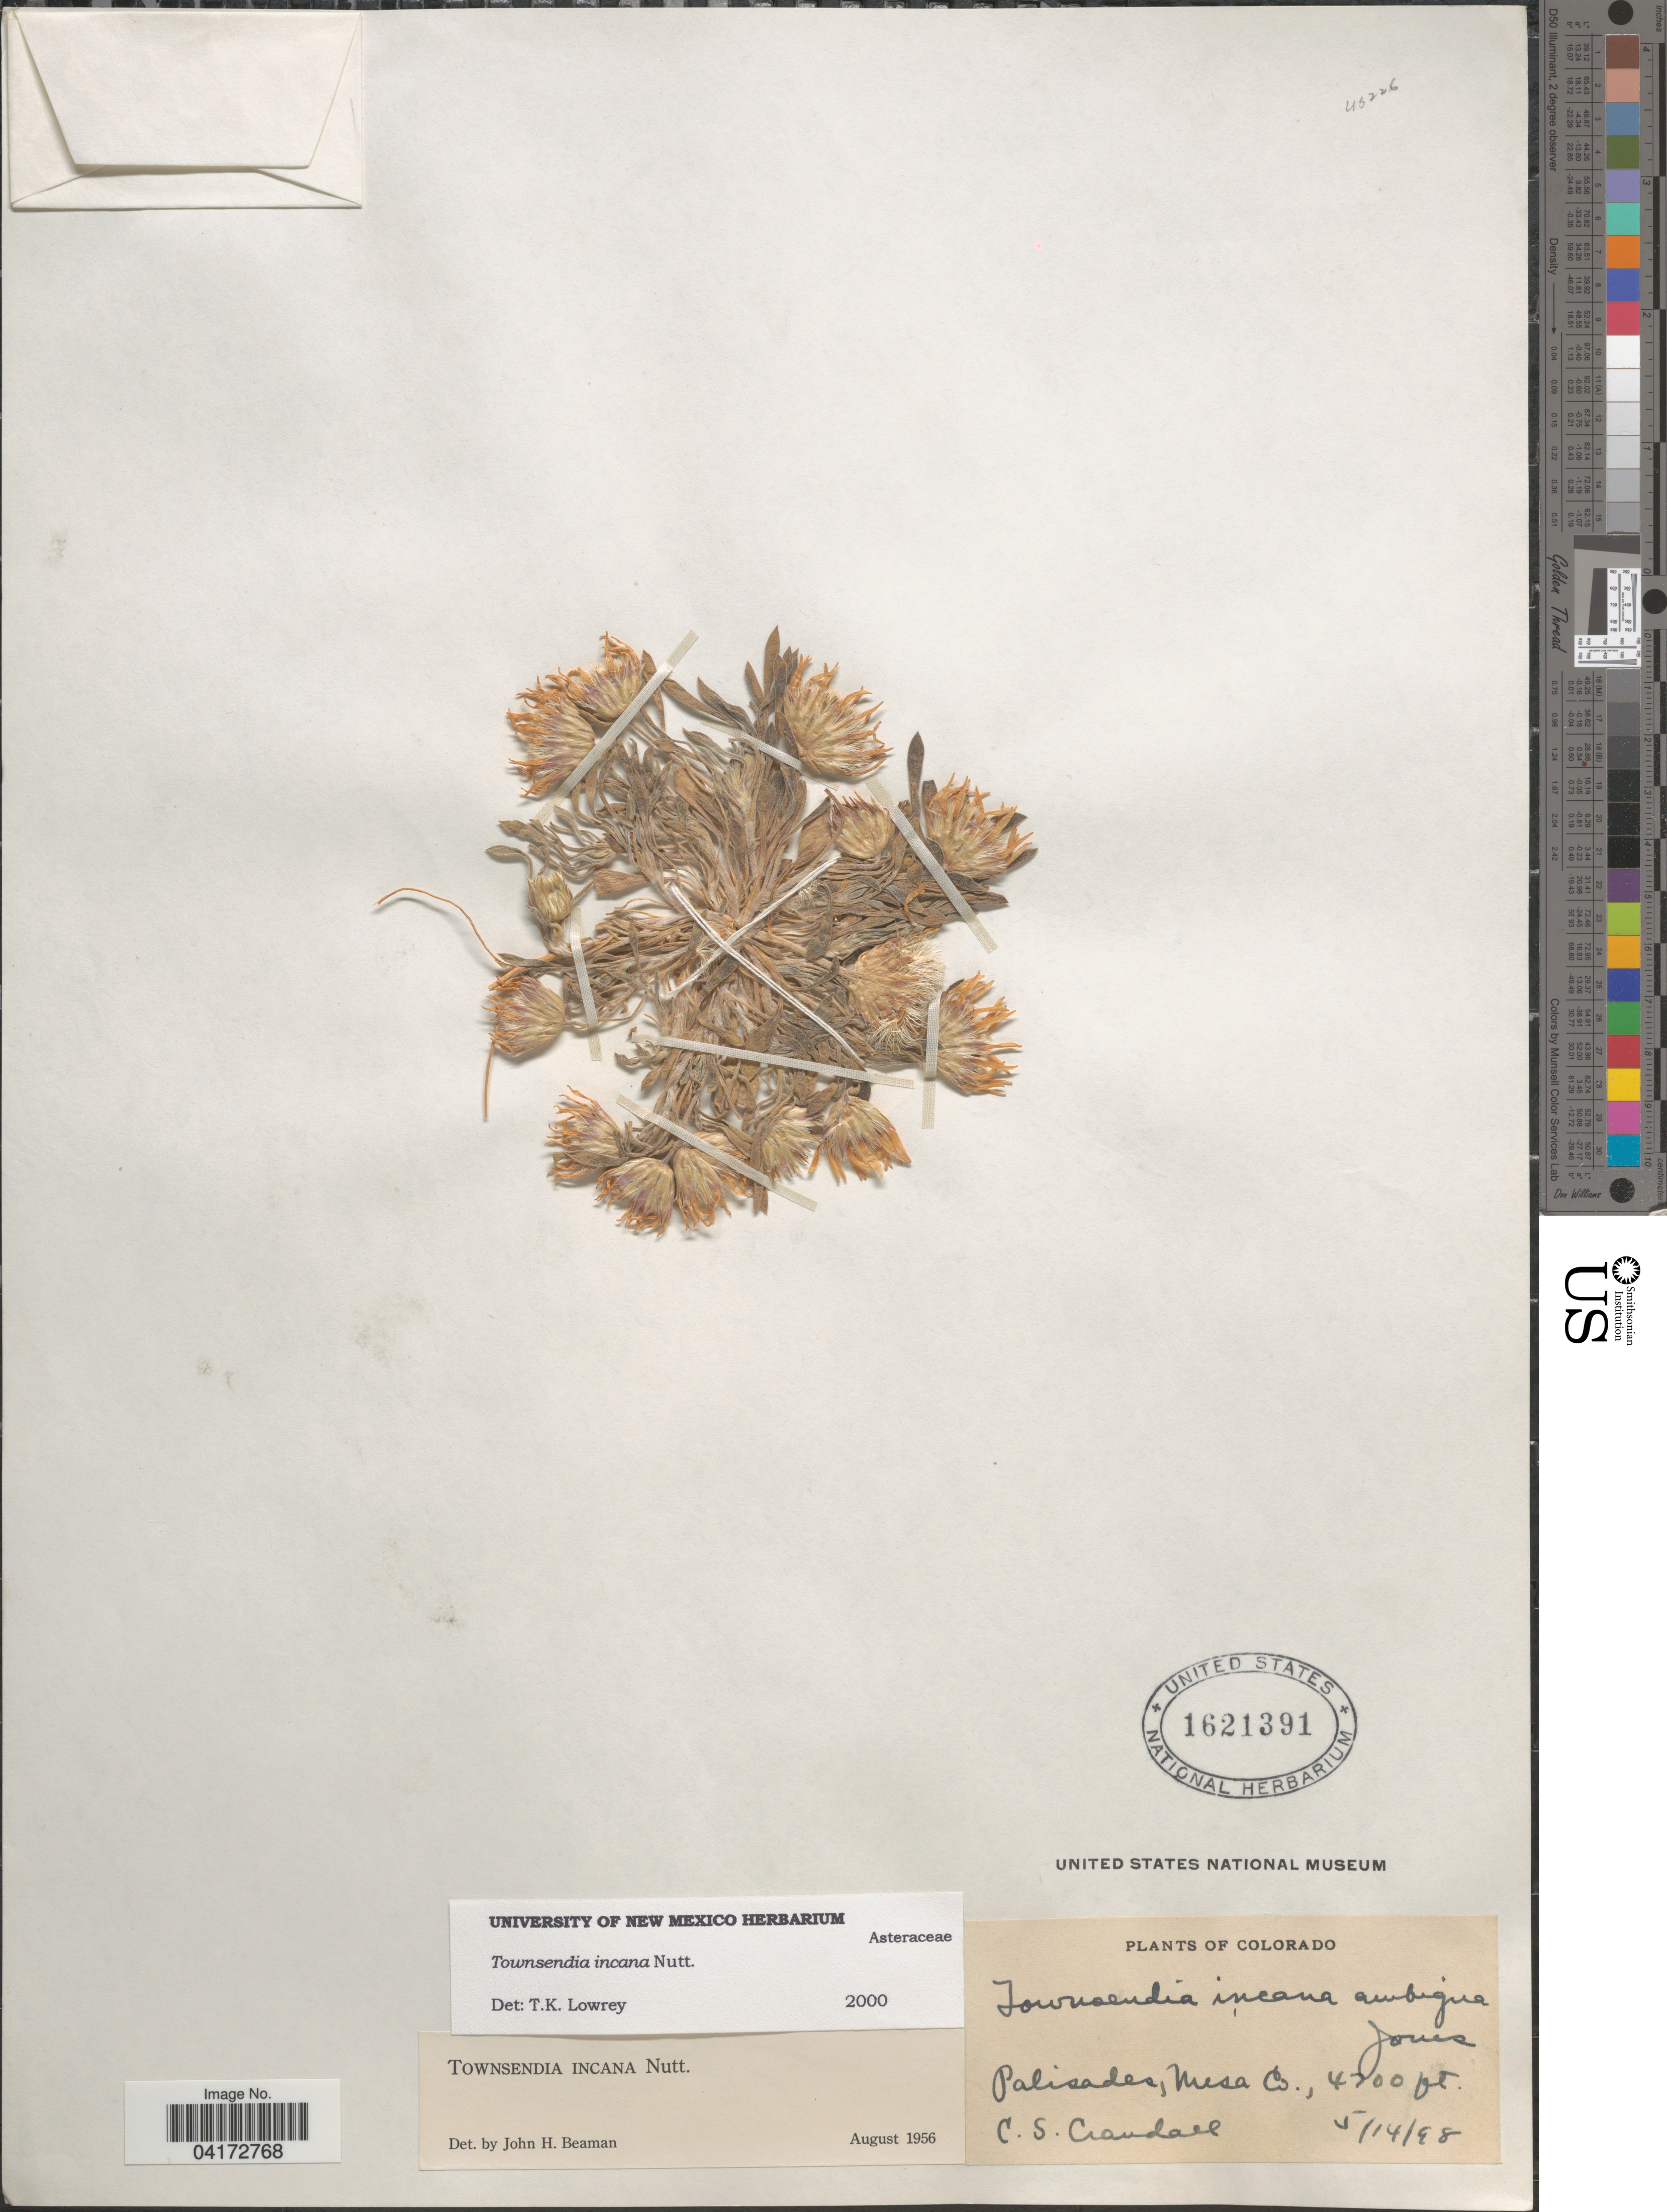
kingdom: Plantae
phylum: Tracheophyta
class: Magnoliopsida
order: Asterales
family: Asteraceae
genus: Townsendia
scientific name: Townsendia incana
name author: Nutt.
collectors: C. Crandall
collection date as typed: Transcribed d/m/y: 14/5/98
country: United States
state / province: Colorado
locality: Palisades, Mesa Co.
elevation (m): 1433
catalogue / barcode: US 1621391